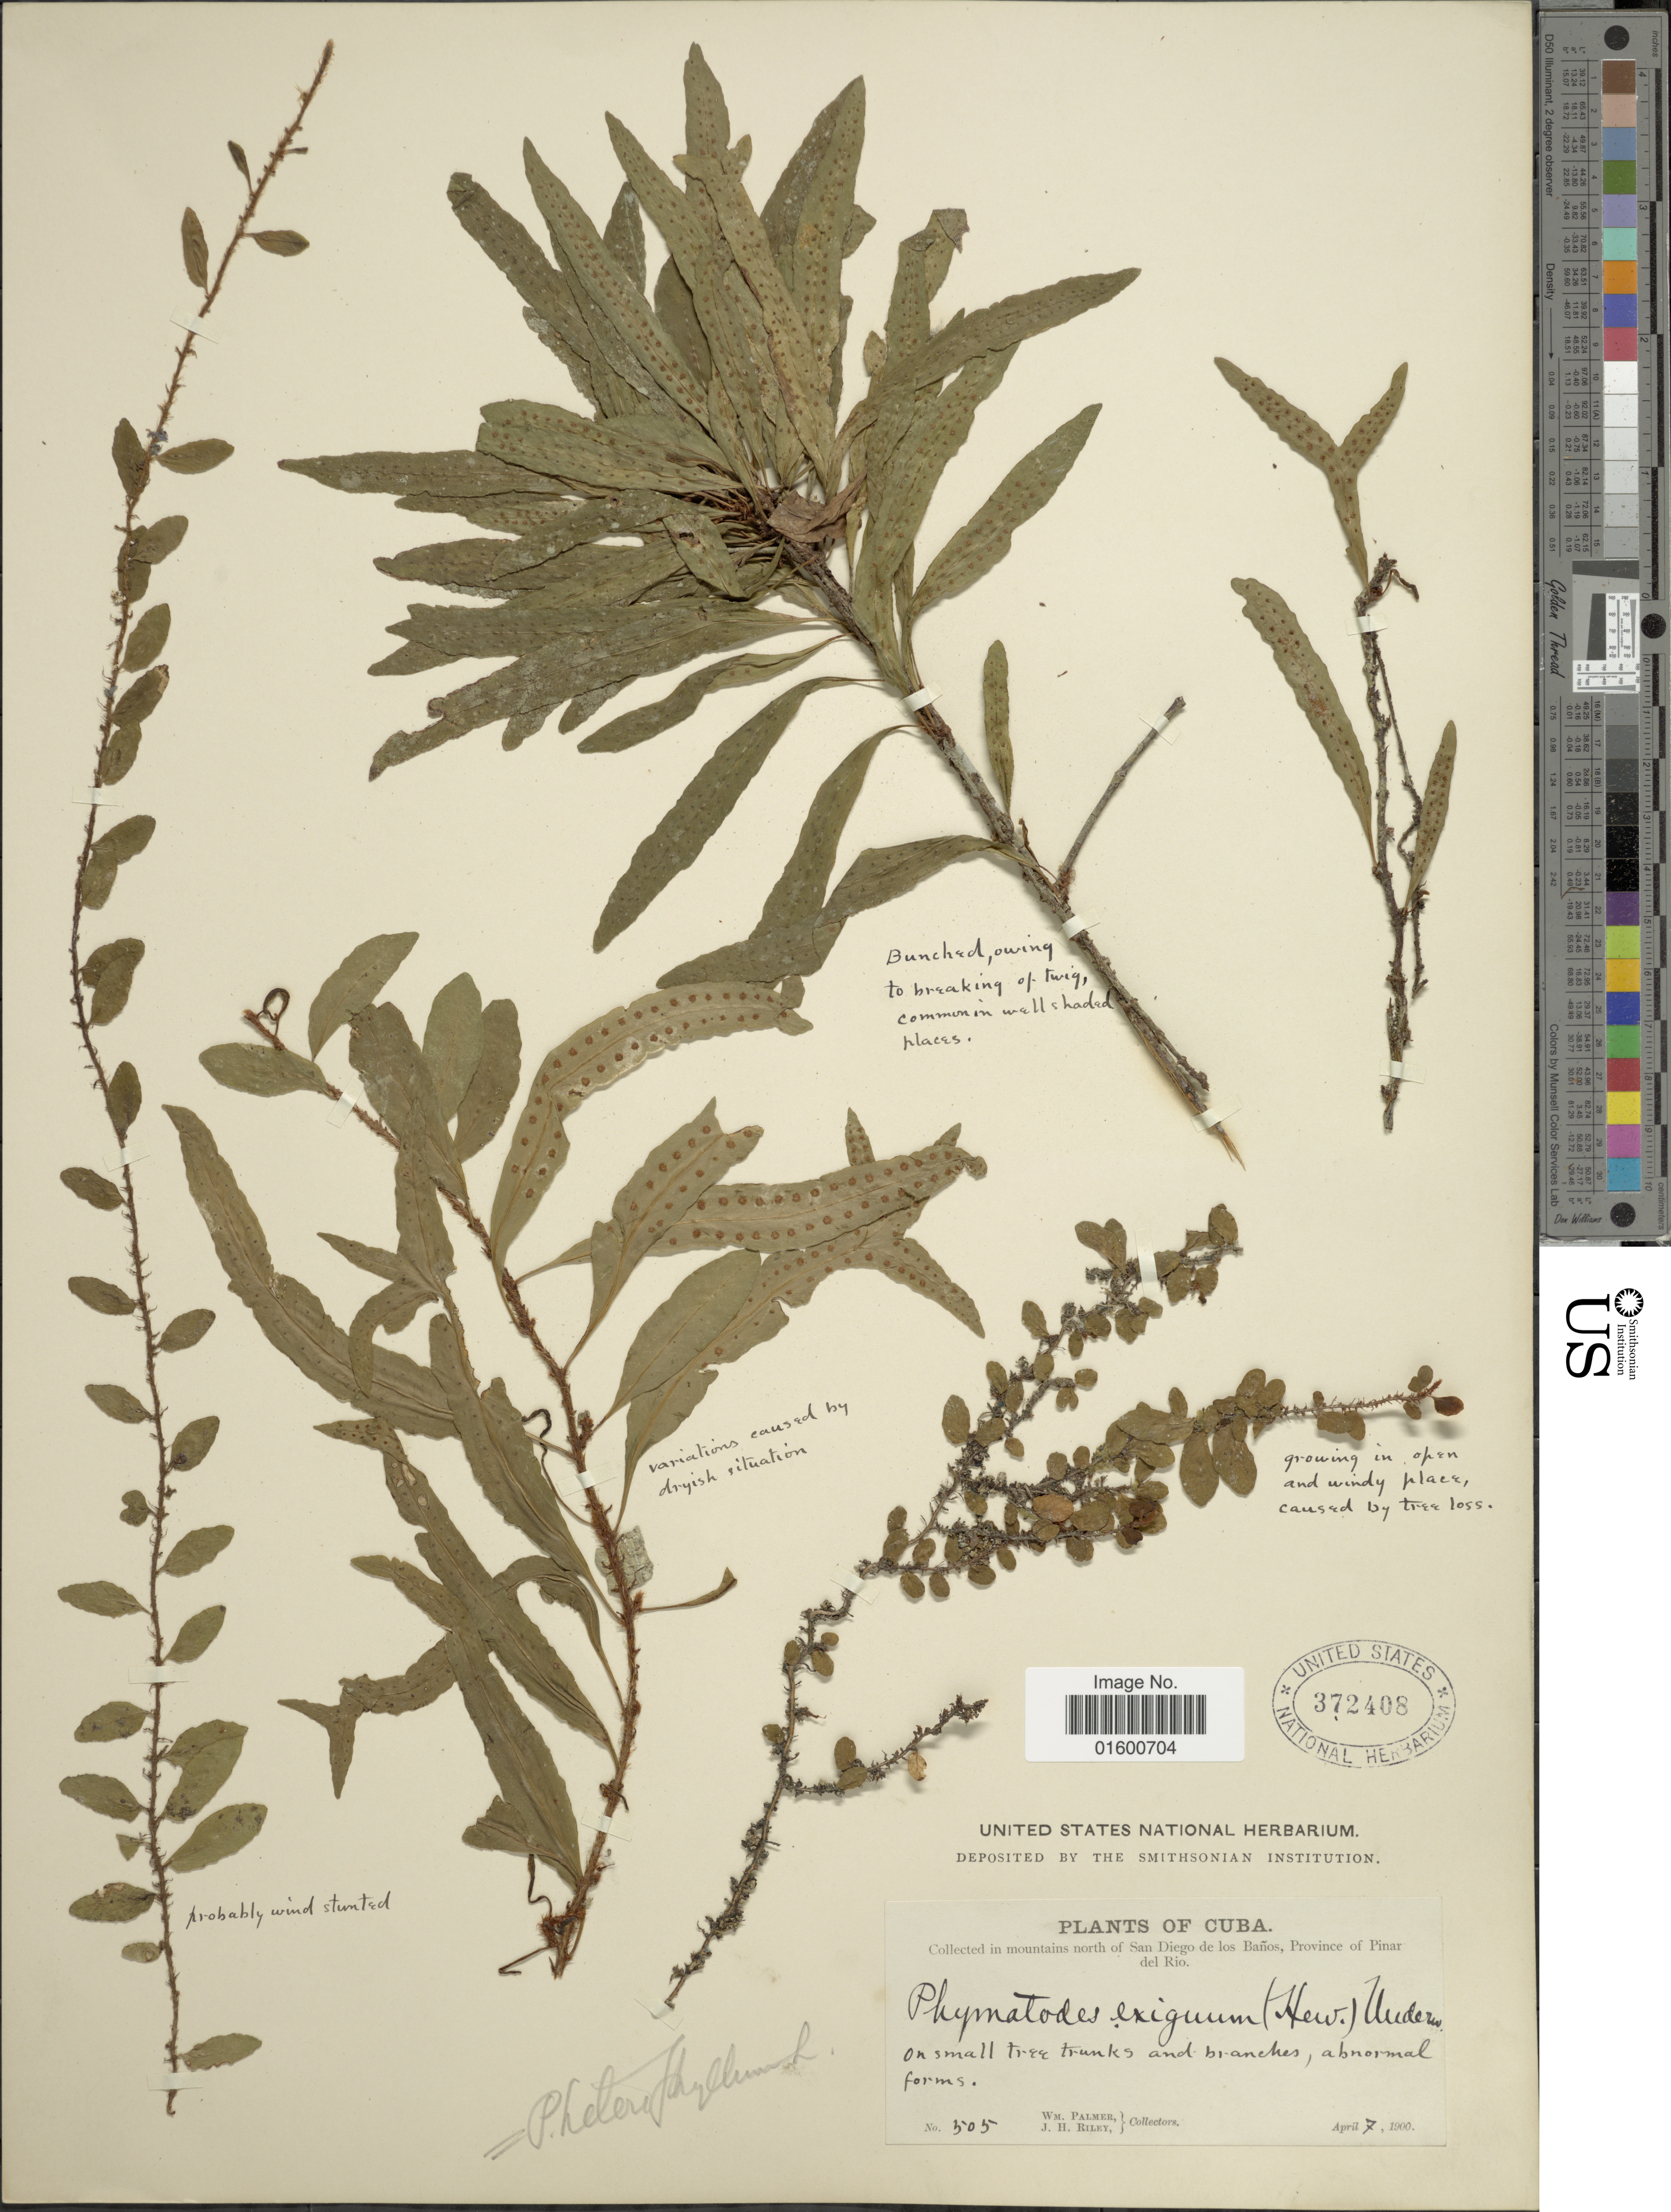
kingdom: Plantae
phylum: Tracheophyta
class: Polypodiopsida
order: Polypodiales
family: Polypodiaceae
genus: Microgramma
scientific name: Microgramma heterophylla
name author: (L.) Wherry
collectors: W. Palmer & J. H. Riley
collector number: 505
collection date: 1900-04-07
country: Cuba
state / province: Pinar del Río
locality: Mountains north of San Diego de los Banos, Province of Pinar del Rio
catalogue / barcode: US 372408